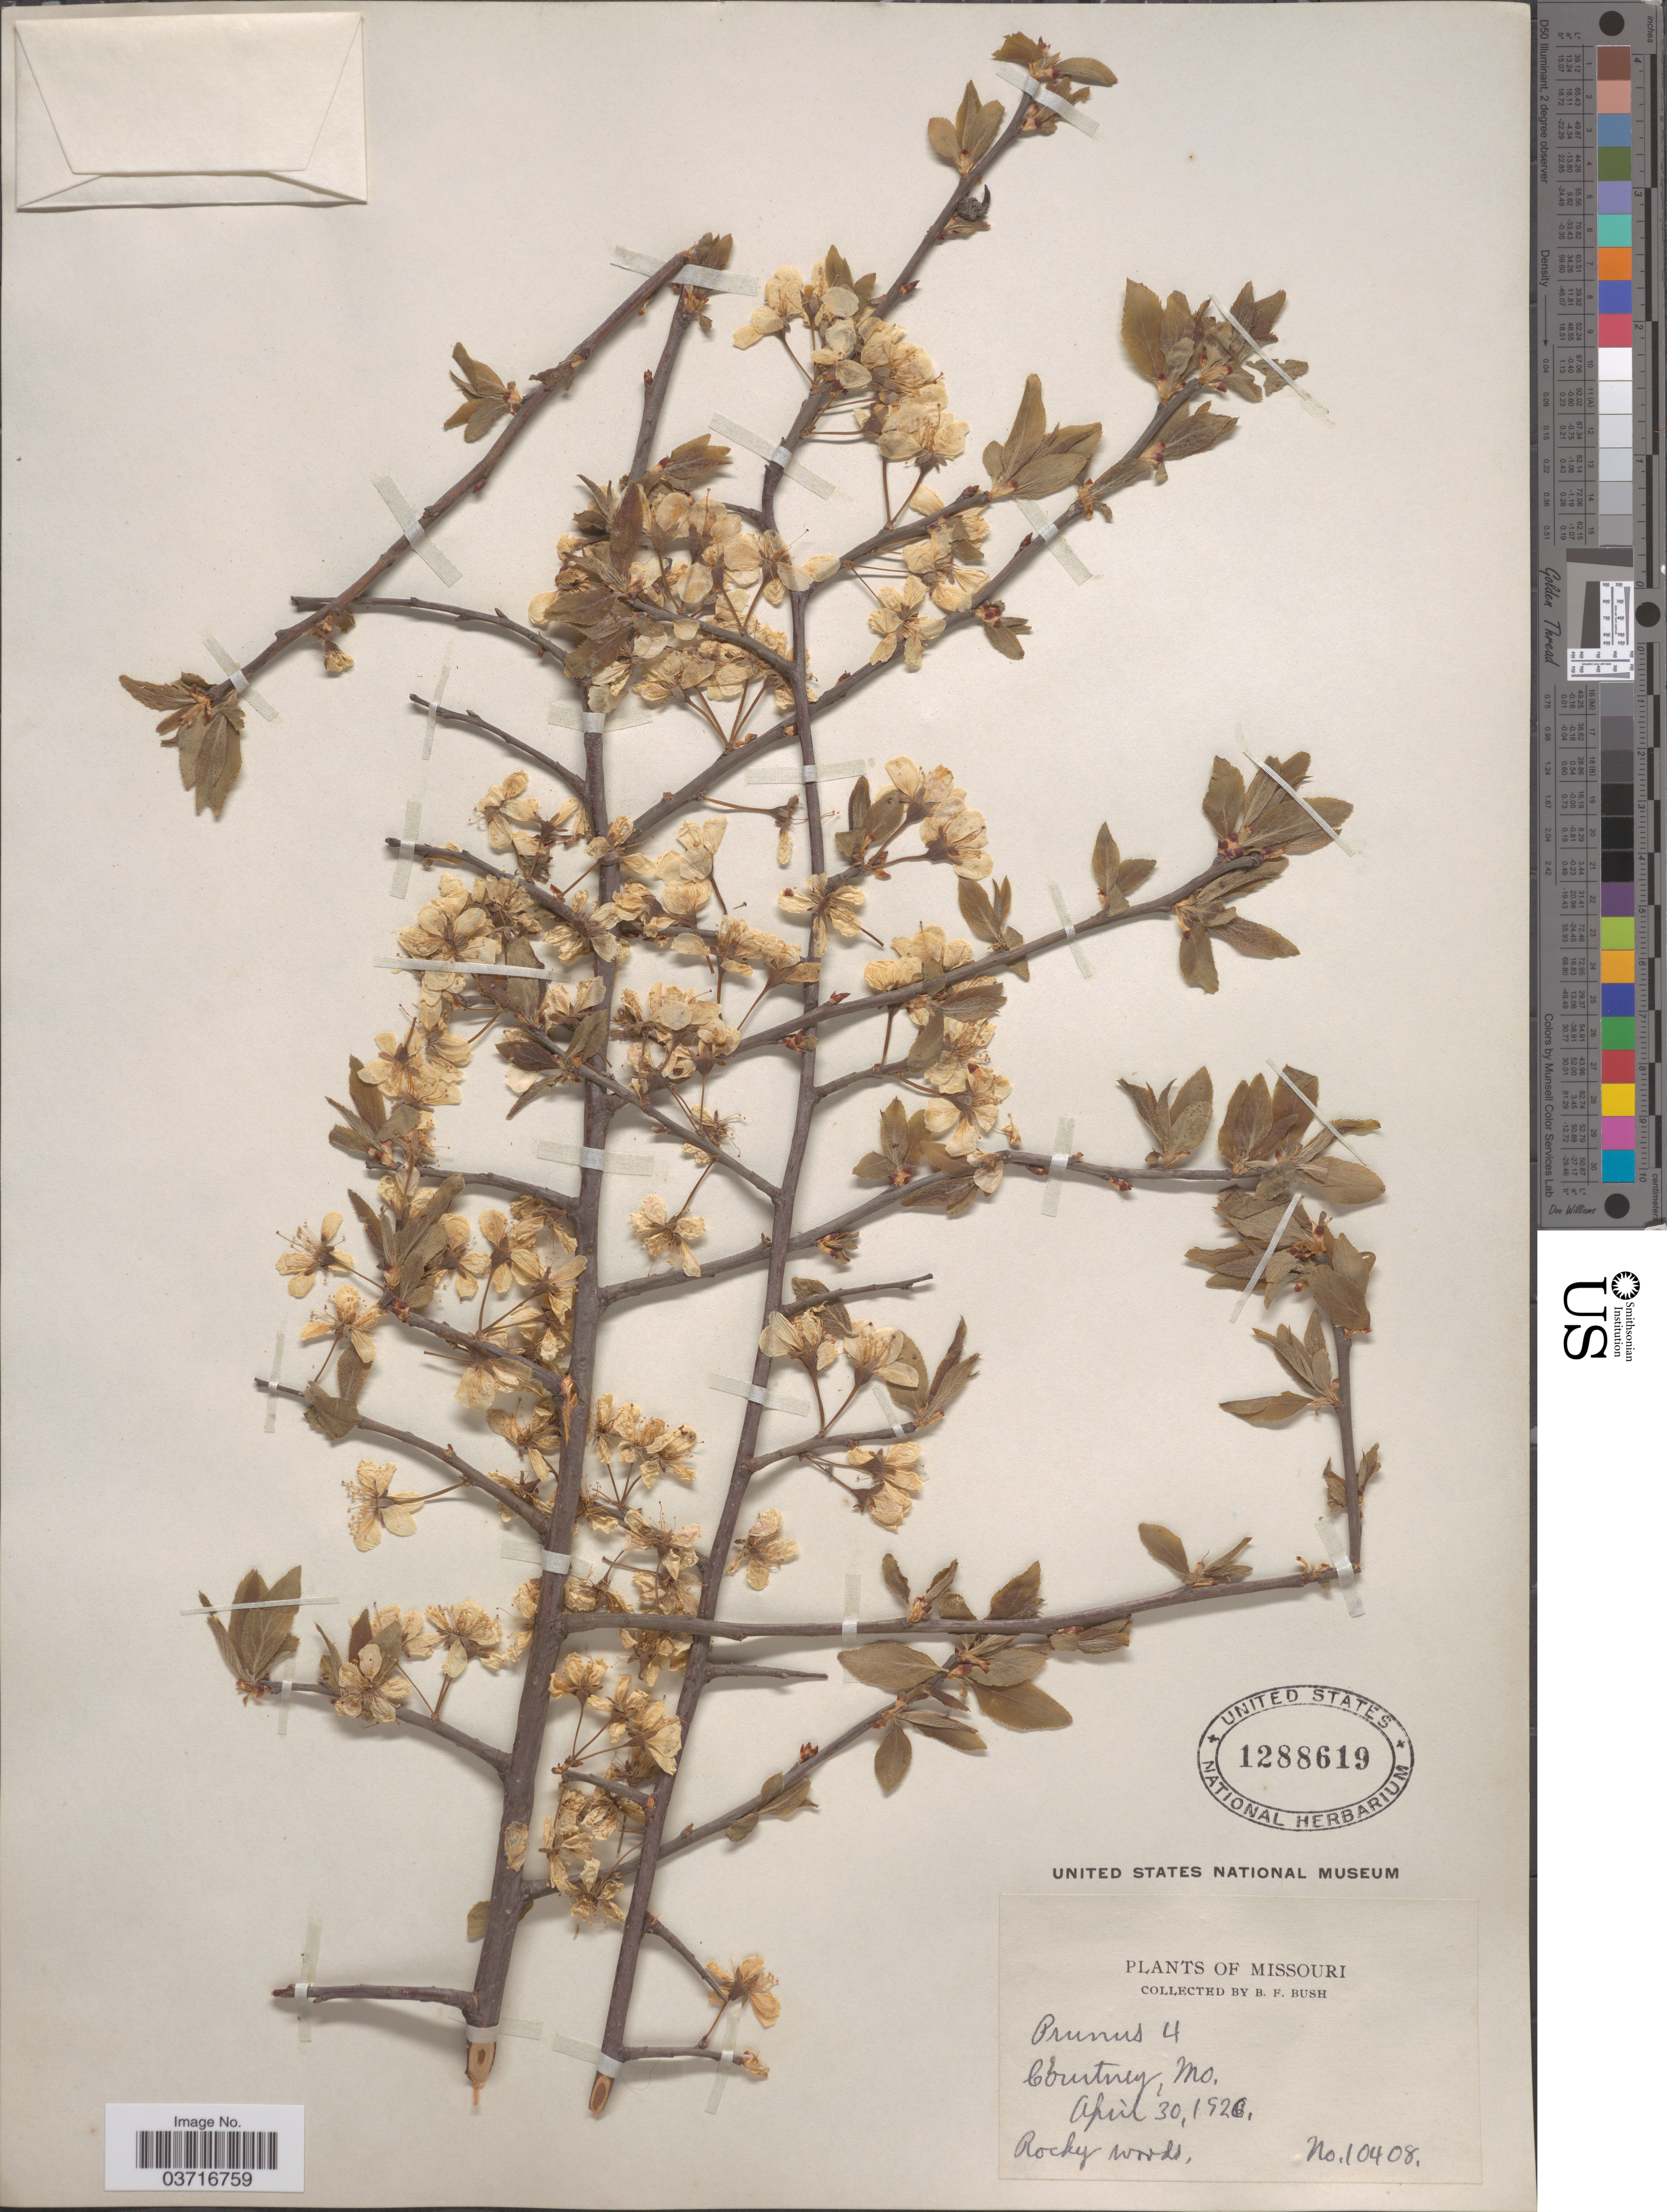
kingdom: Plantae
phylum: Tracheophyta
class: Magnoliopsida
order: Rosales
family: Rosaceae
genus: Prunus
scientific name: Prunus sp.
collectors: B. F. Bush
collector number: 10408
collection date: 1926-04-30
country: United States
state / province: Missouri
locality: Courtney.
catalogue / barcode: US 1288619